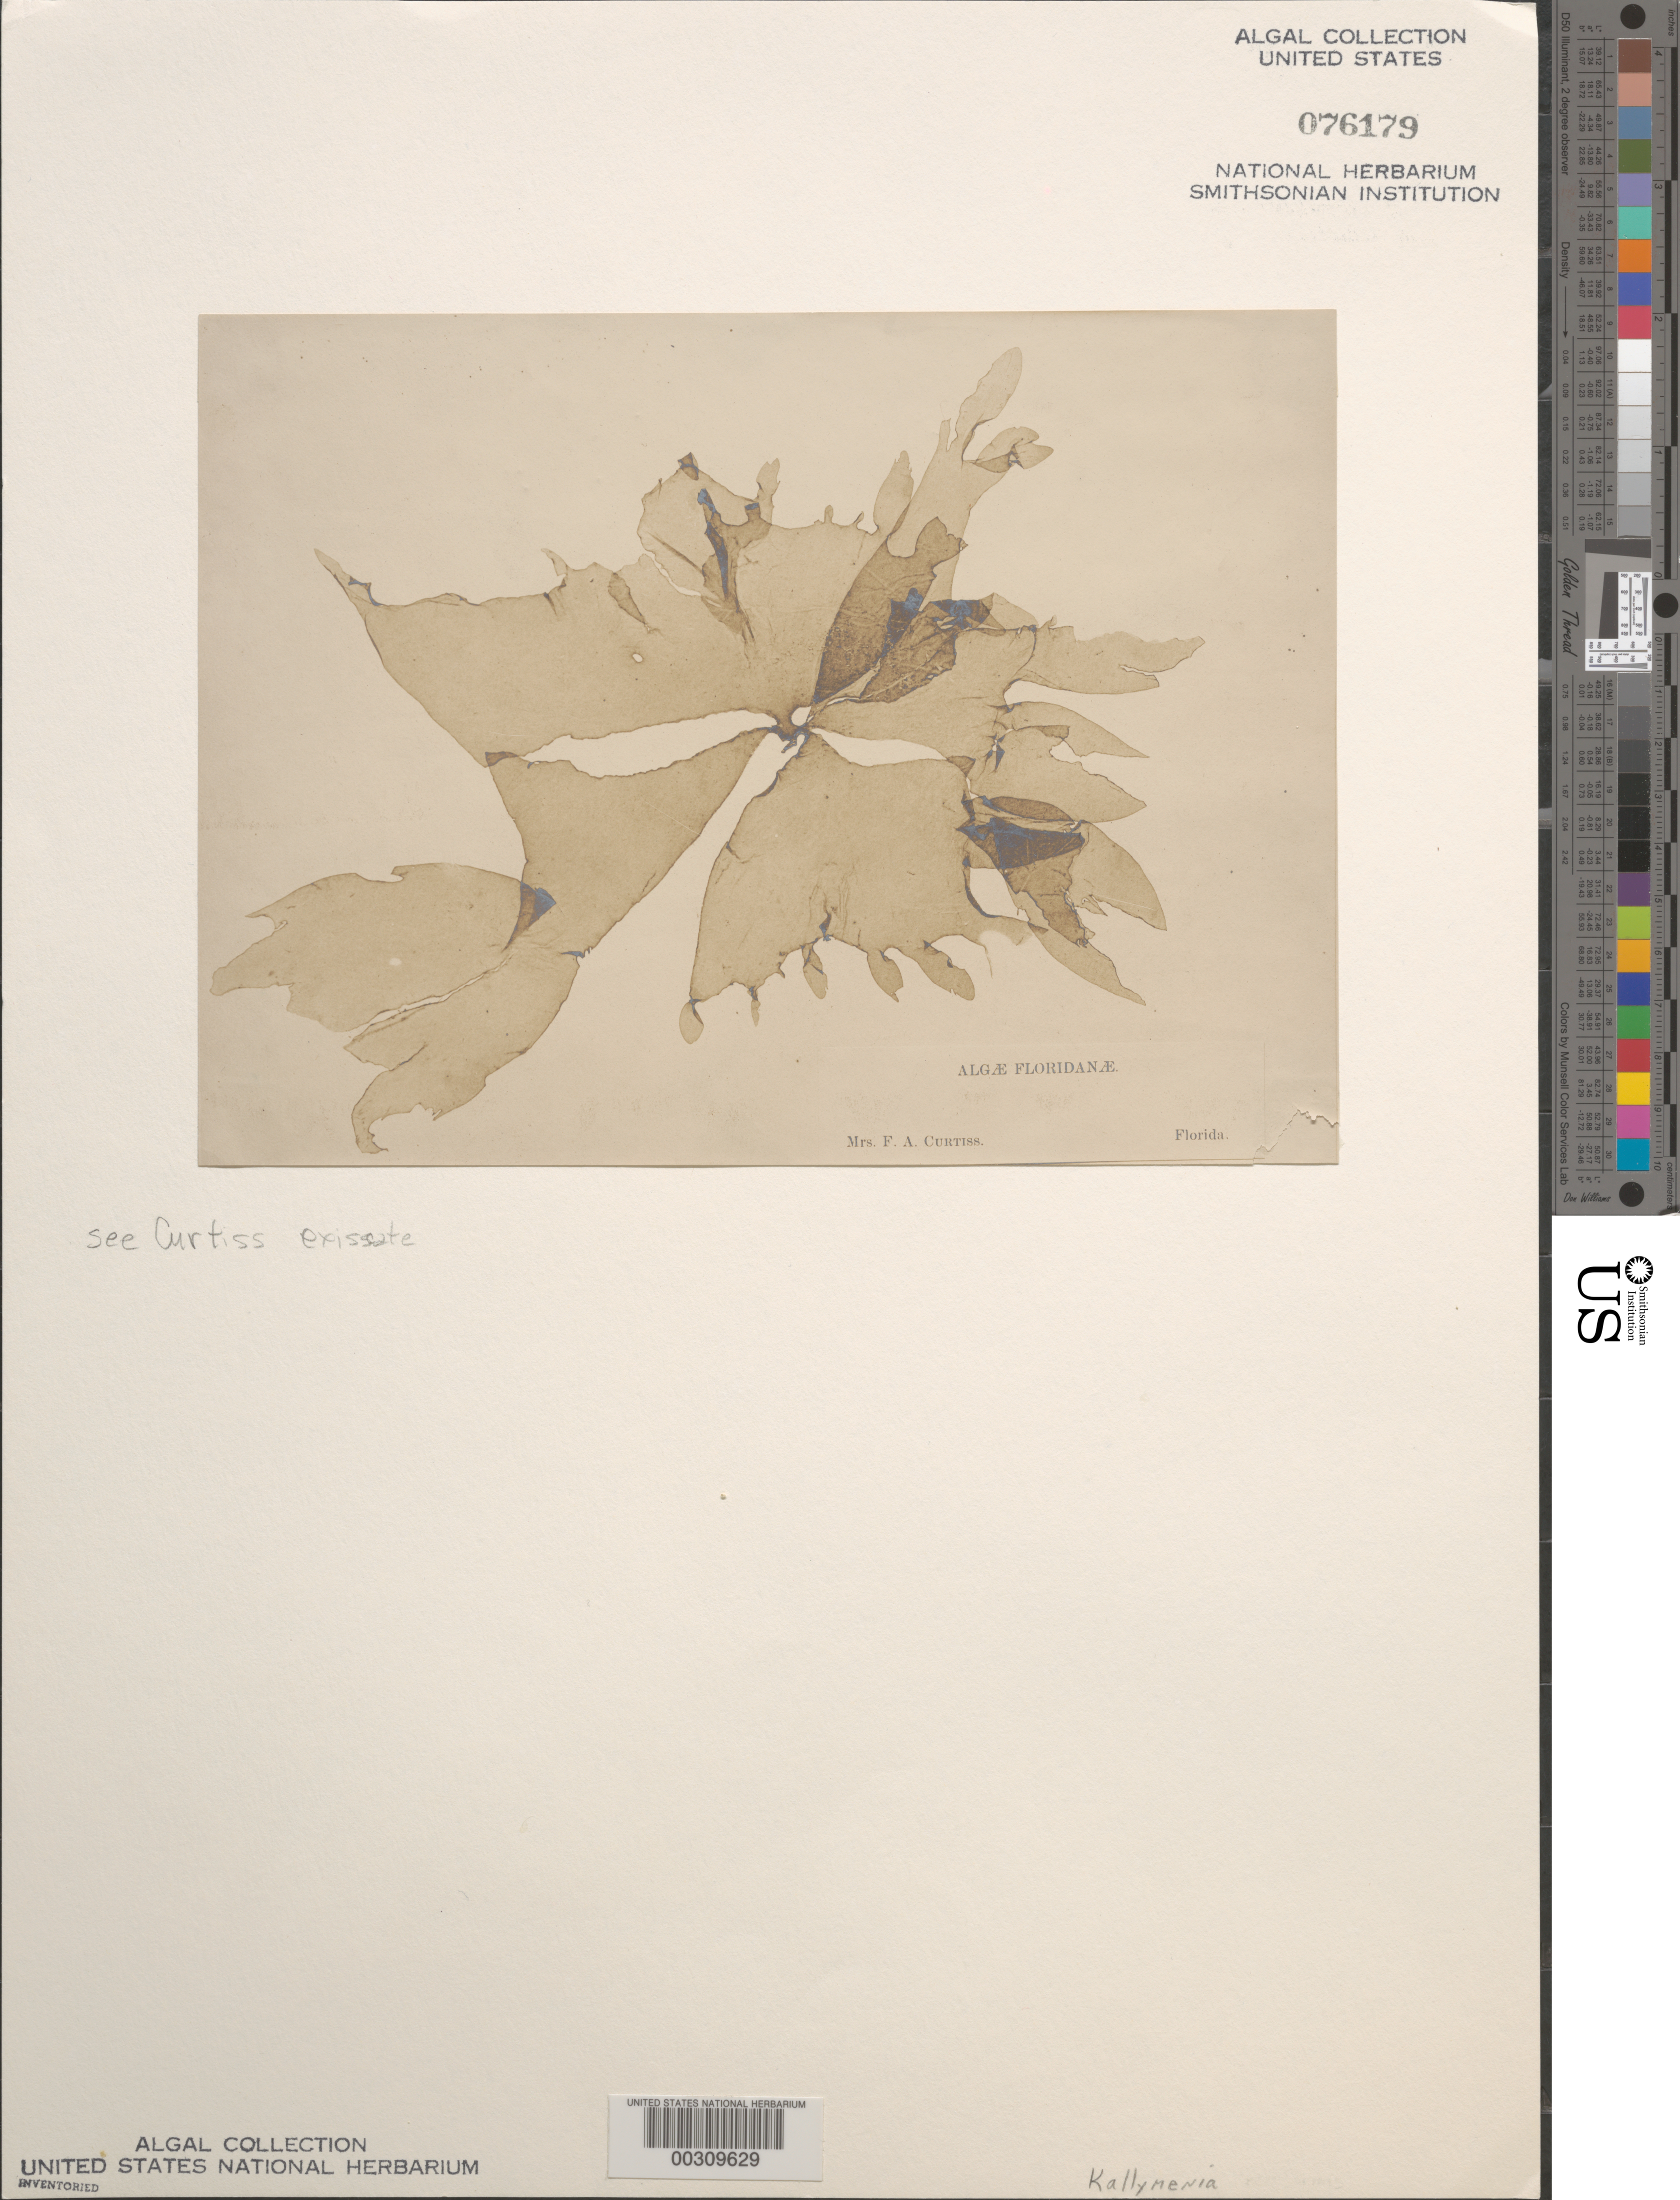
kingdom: Plantae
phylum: Rhodophyta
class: Florideophyceae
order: Gigartinales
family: Kallymeniaceae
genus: Kallymenia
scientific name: Kallymenia sp.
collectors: F. A. Curtiss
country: United States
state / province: Florida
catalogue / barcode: US 76179